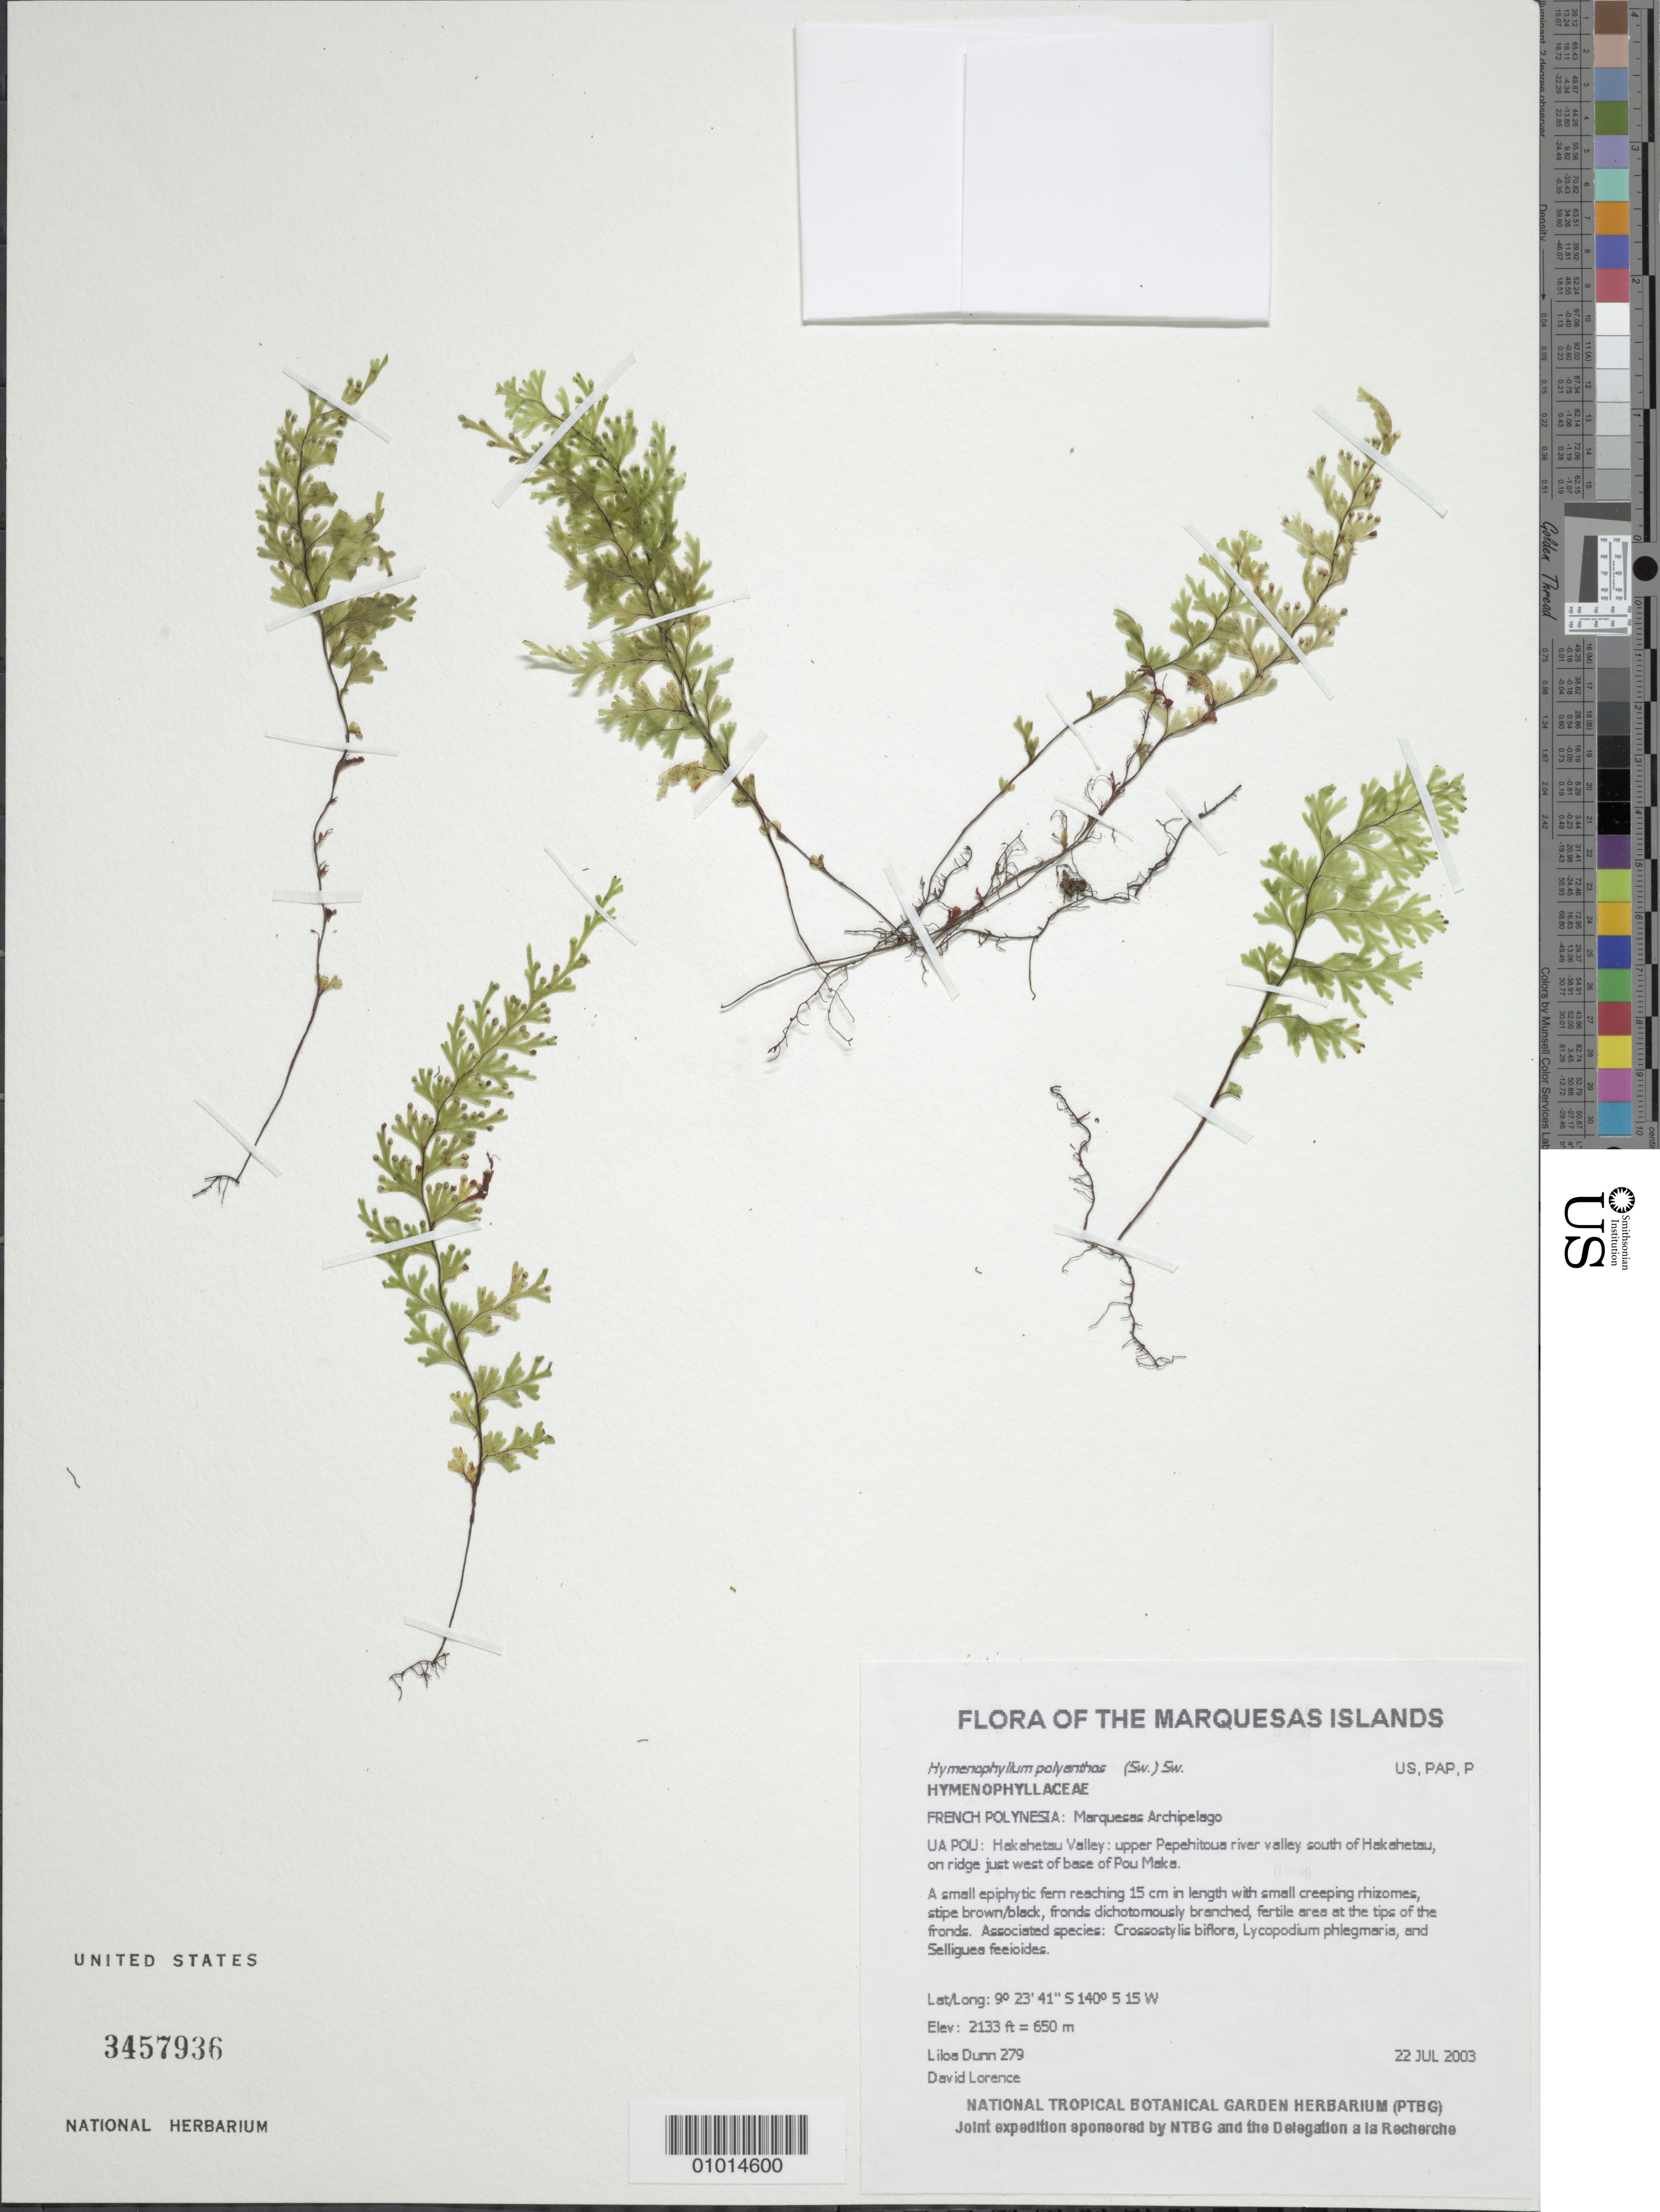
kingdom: Plantae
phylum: Tracheophyta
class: Polypodiopsida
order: Hymenophyllales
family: Hymenophyllaceae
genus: Hymenophyllum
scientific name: Hymenophyllum polyanthos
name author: (Sw.) Sw.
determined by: Ebihara, A.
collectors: L. Dunn & D. Lorence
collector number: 279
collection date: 2003-07-22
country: French Polynesia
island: Ua Pou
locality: Hakahetau Valley, on the ridge trail west of the base of Poumaka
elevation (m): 650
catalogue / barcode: US 3457936